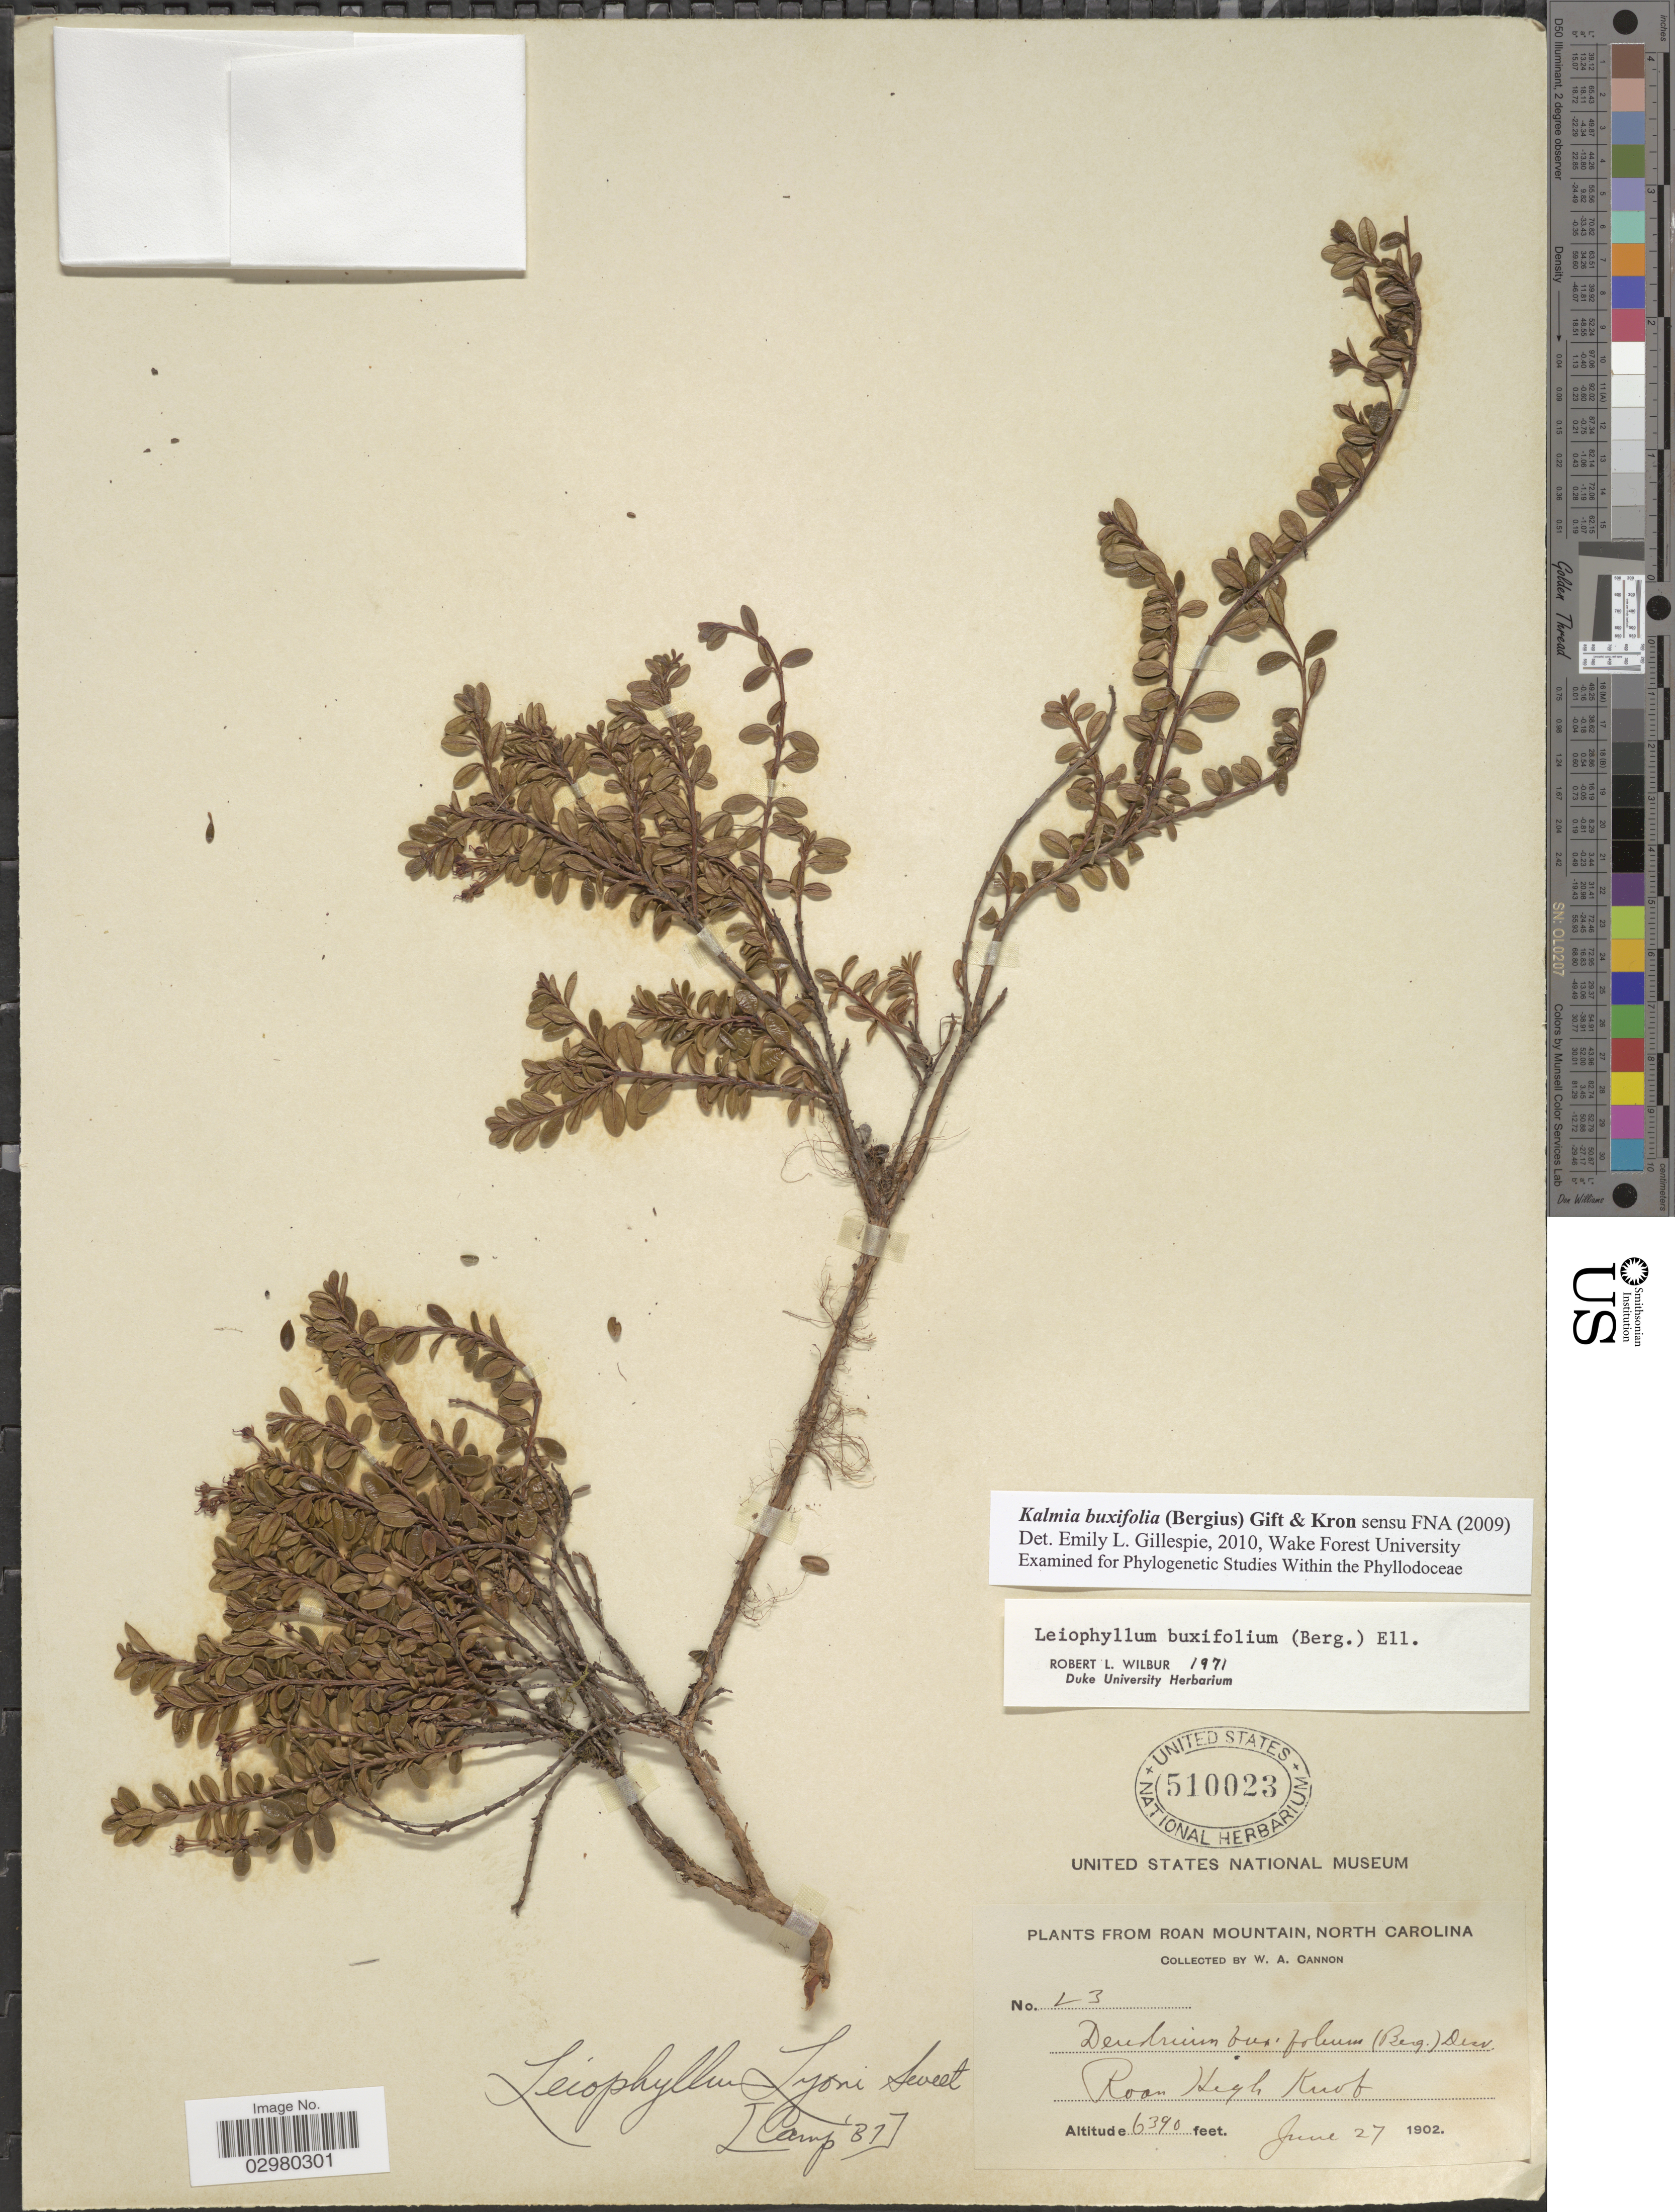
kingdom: Plantae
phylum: Tracheophyta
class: Magnoliopsida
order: Ericales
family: Ericaceae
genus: Leiophyllum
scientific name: Leiophyllum buxifolium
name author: (Bergius) Elliott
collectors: W. Cannon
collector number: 23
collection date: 1902-06-27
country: United States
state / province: North Carolina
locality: Roan Mountain. Roan High Knob.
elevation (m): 1948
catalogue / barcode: US 510023